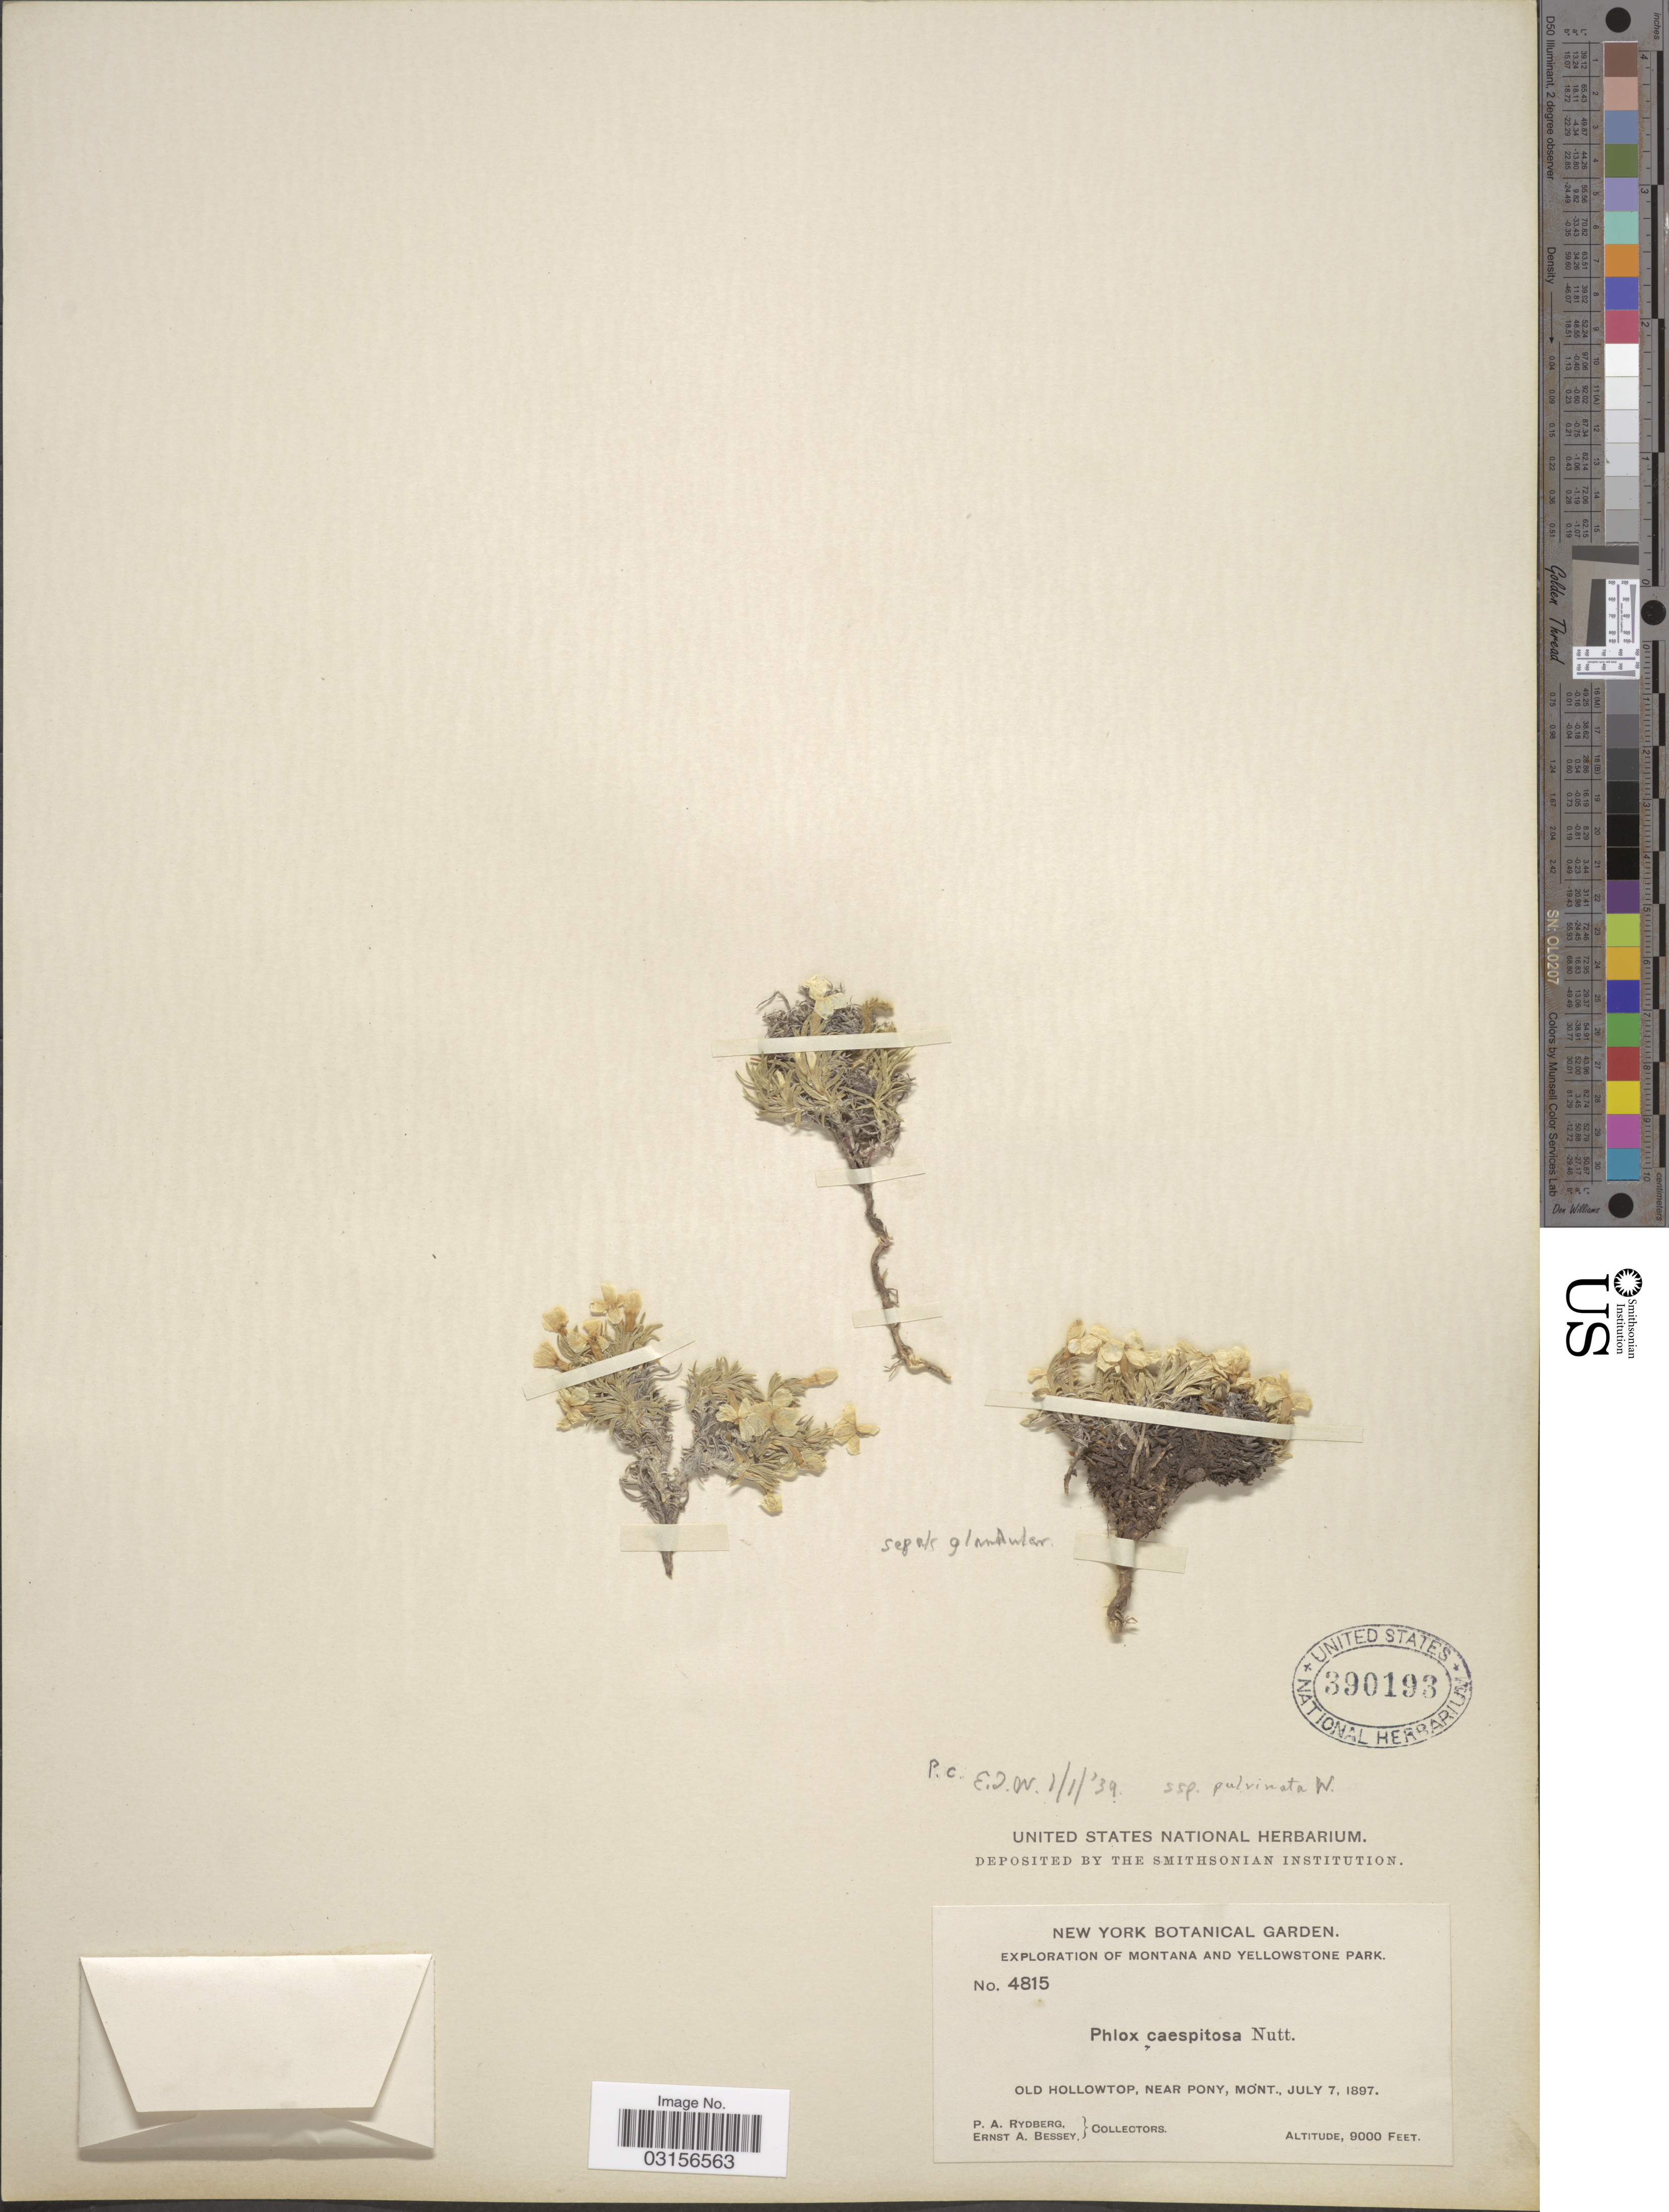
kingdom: Plantae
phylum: Tracheophyta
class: Magnoliopsida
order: Ericales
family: Polemoniaceae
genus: Phlox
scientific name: Phlox condensata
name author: (A. Gray) E.E. Nelson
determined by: Mayfield, M. H.; Ferguson, C. J.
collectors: P. A. Rydberg & E. A. Bessey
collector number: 4815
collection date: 1897-07-07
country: United States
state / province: Montana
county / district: Madison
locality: Yellowstone Park. Old Hollowtop, near Pony.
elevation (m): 2743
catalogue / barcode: US 390193